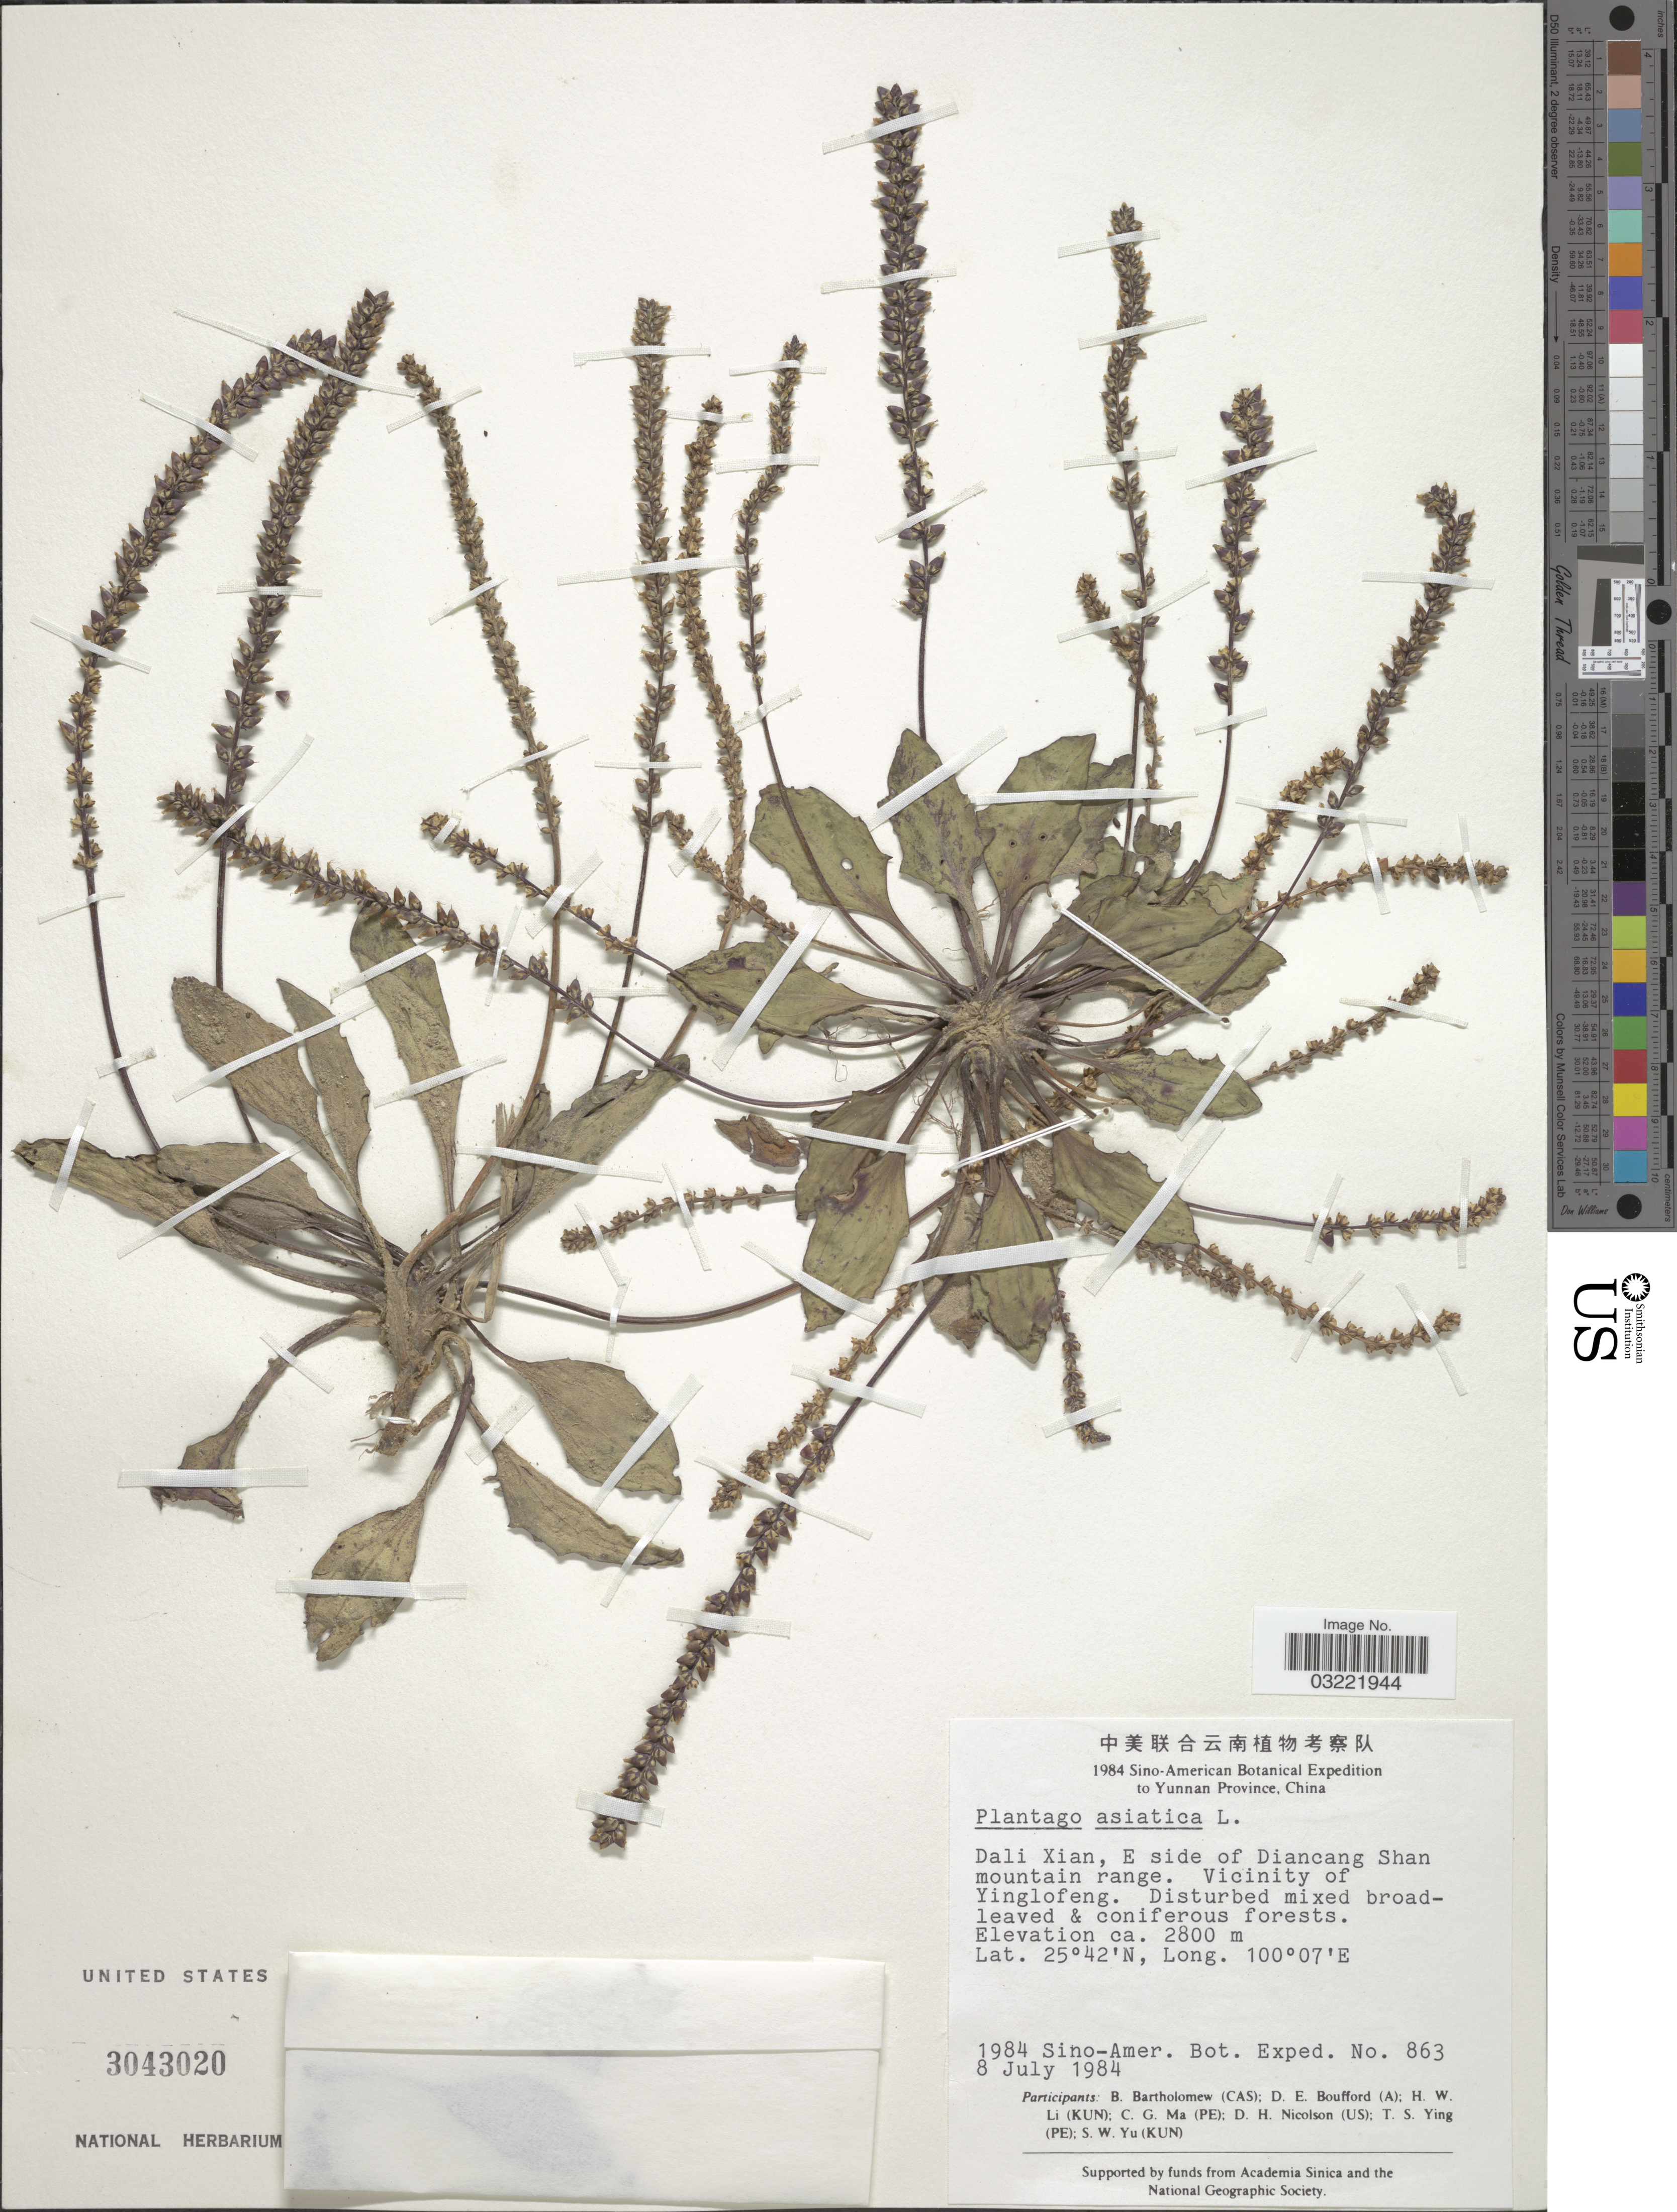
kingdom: Plantae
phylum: Tracheophyta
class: Magnoliopsida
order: Lamiales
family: Plantaginaceae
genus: Plantago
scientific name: Plantago asiatica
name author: L.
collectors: Sino-Amer. Bot. Exped. 1984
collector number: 863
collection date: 1984-07-08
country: China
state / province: Yunnan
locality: Dali Xian, E side of Diancang Shan mountain range. Vicinity of Yinglofeng.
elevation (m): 2800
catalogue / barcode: US 3043020